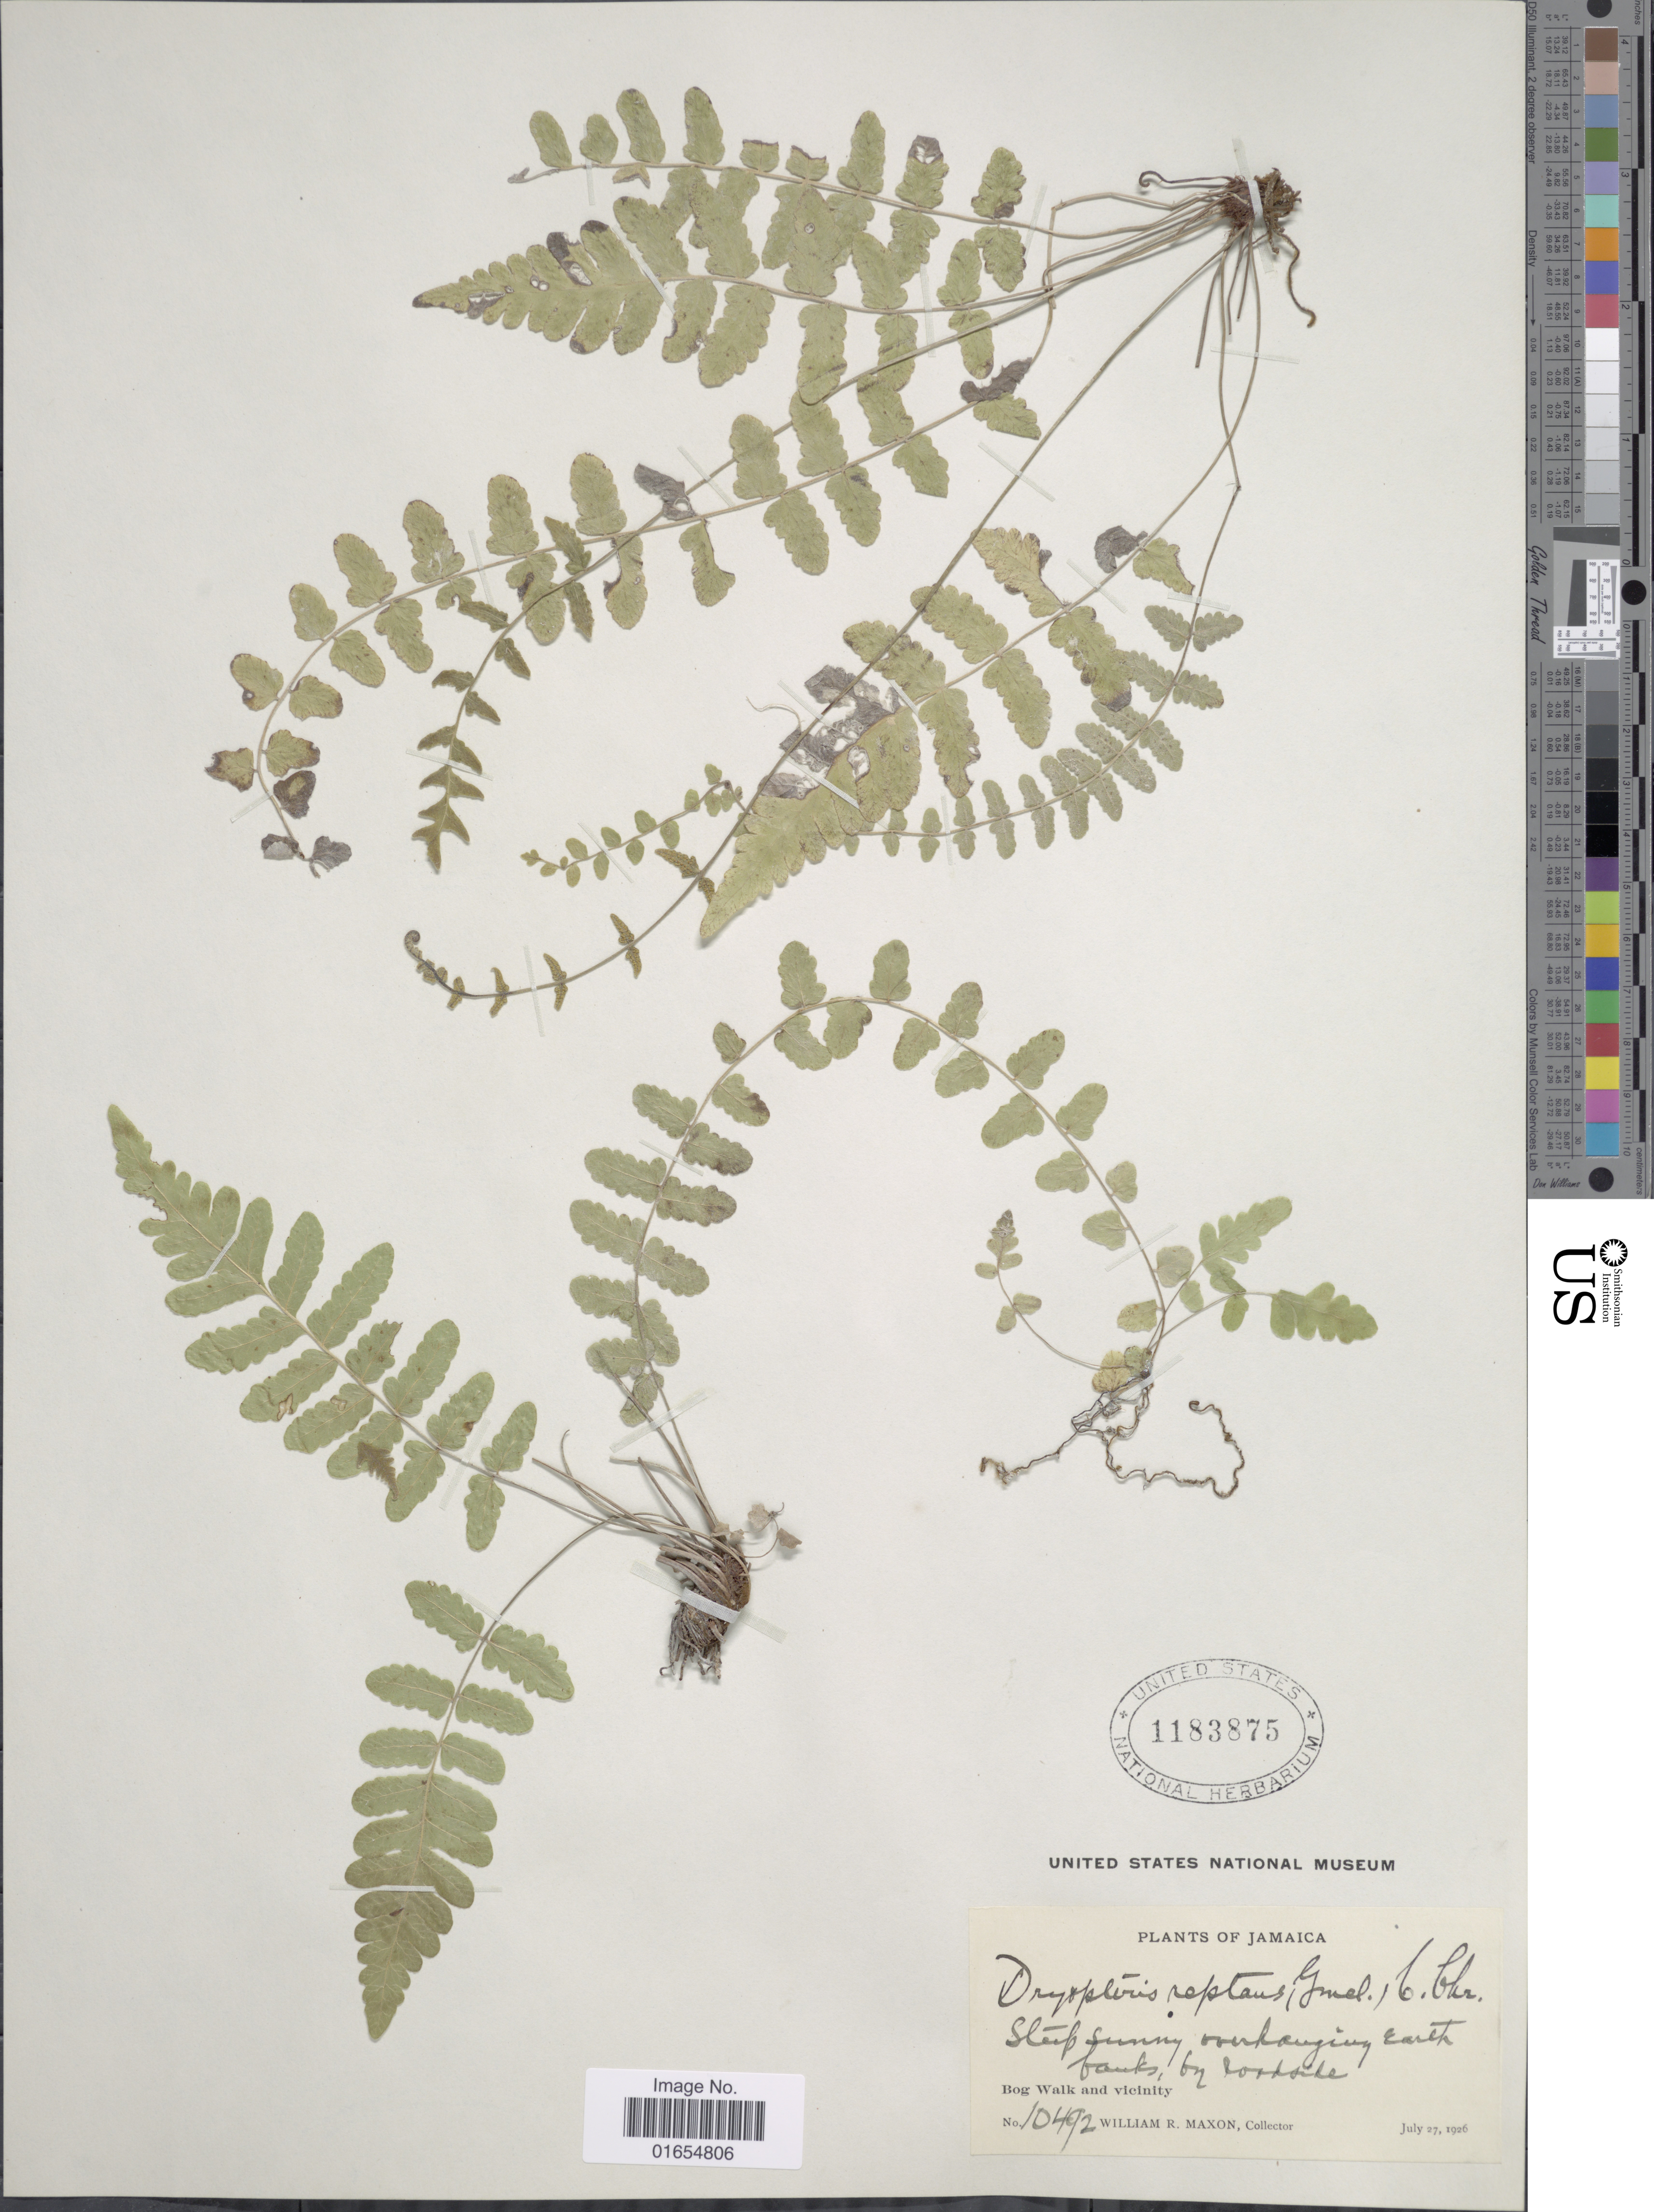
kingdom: Plantae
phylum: Tracheophyta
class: Polypodiopsida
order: Polypodiales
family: Thelypteridaceae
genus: Goniopteris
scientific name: Goniopteris reptans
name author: (J.F. Gmel.) C. Presl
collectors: W. R. Maxon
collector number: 10492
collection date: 1926-07-27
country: Jamaica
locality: Steep sunny overhanging earth banks, by roadside, Bog Walk and vicinity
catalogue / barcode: US 1183875